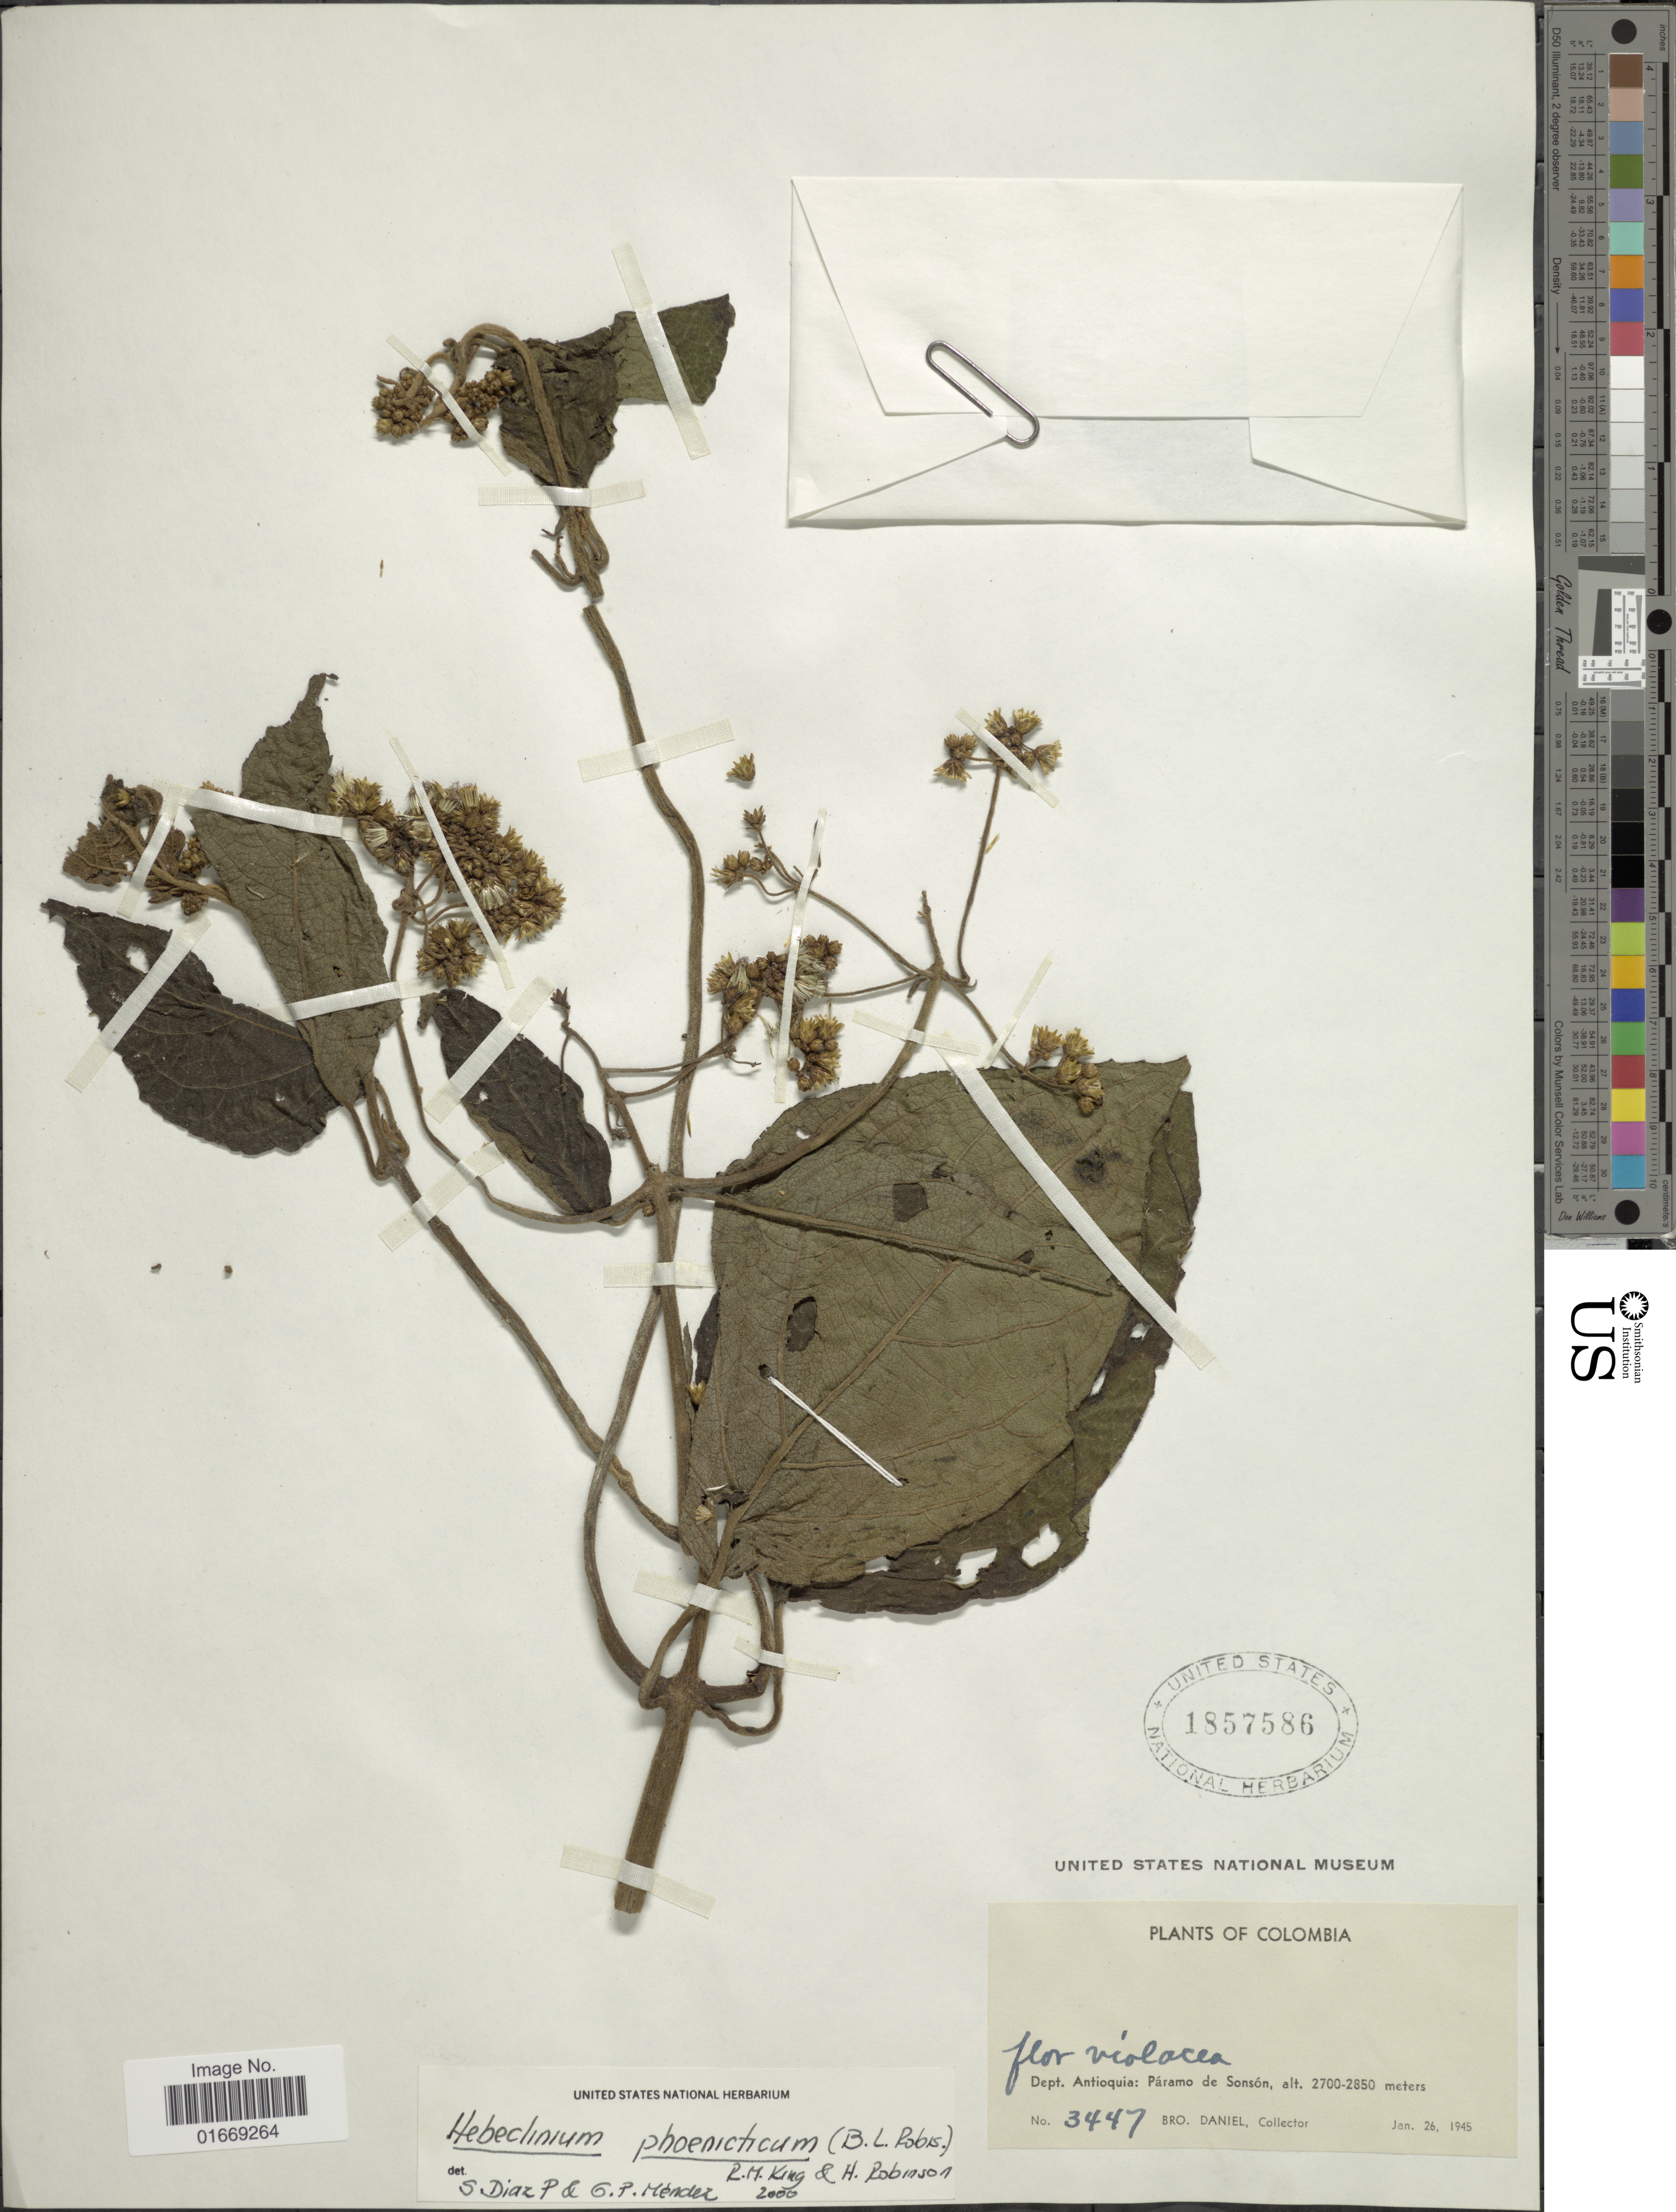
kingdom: Plantae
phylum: Tracheophyta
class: Magnoliopsida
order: Asterales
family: Asteraceae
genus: Hebeclinium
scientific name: Hebeclinium phoenicticum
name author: (B.L. Rob.) R.M. King & H. Rob.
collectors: Bro. Daniel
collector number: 3447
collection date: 1945-01-26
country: Colombia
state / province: Antioquia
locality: Dept. Antioquia: Páramo de Sonsón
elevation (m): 2700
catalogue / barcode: US 1857586